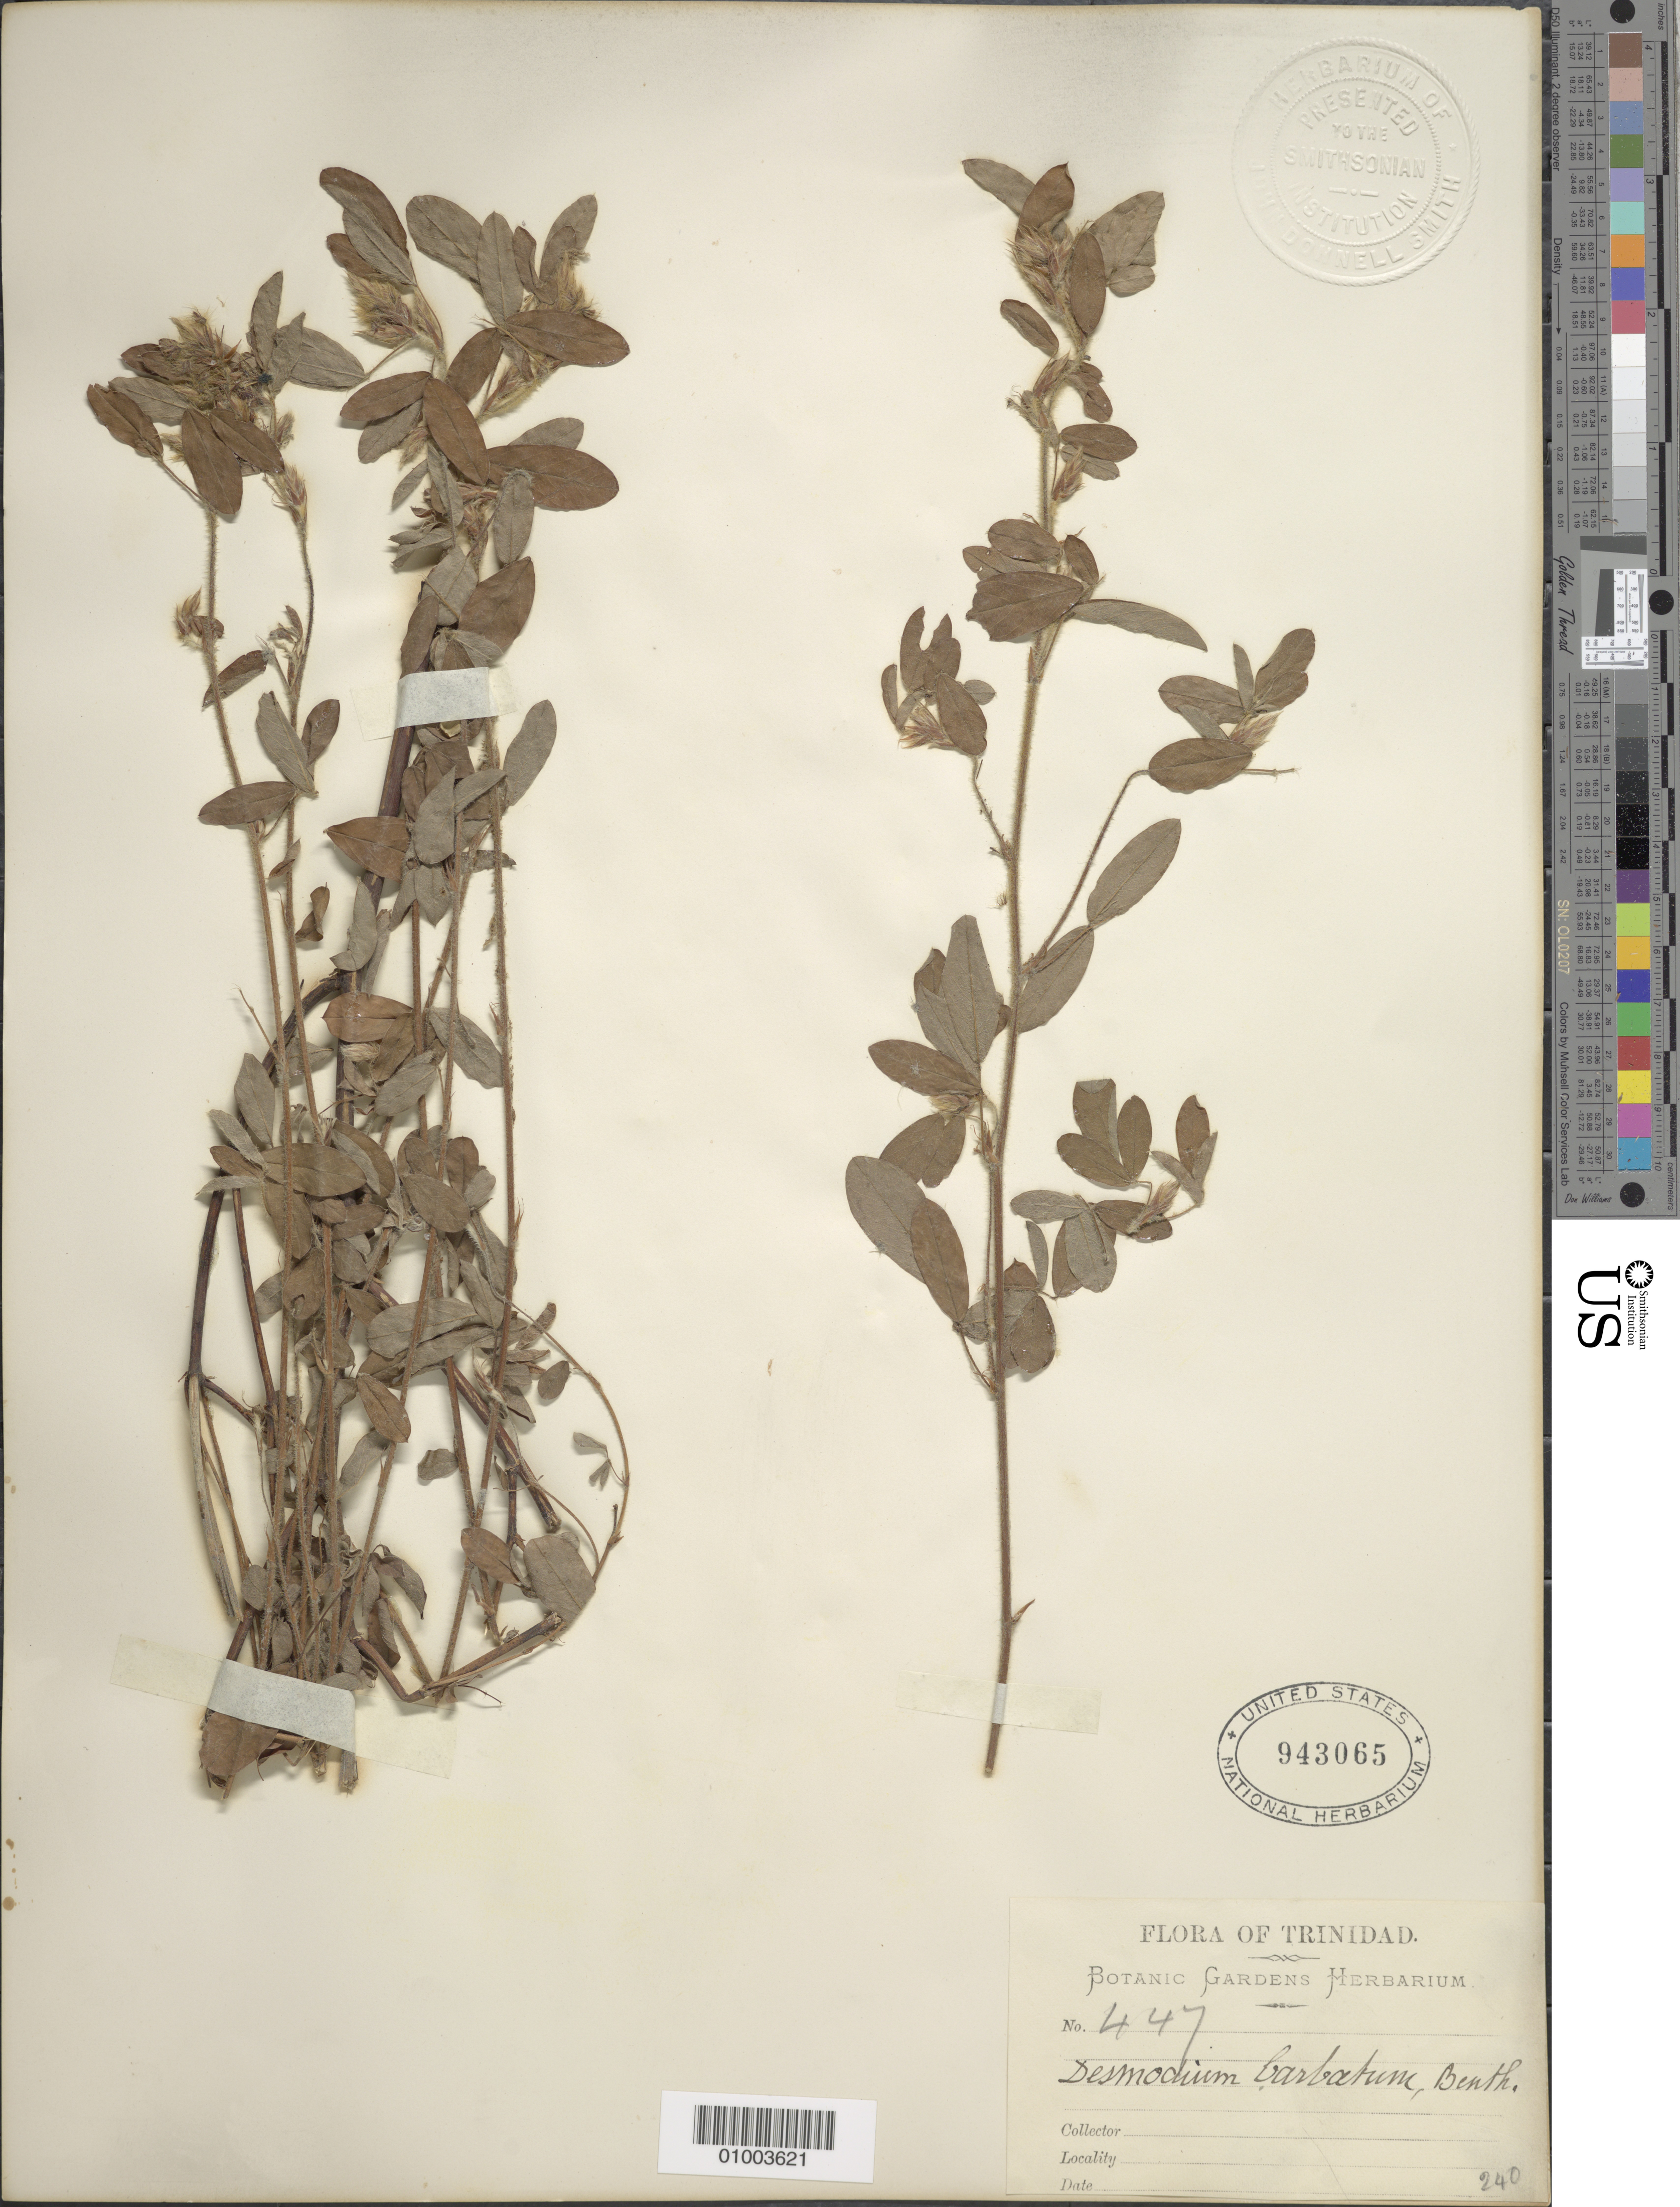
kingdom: Plantae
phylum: Tracheophyta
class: Magnoliopsida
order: Fabales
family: Fabaceae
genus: Grona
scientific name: Grona barbata var. barbata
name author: (L.) H. Ohashi & K. Ohashi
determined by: Strong, Mark T., (BOT), Smithsonian Institution - National Museum of Natural History (UNITED STATES)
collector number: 447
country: Trinidad and Tobago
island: Trinidad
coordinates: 0 N, 0 E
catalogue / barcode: US 943065